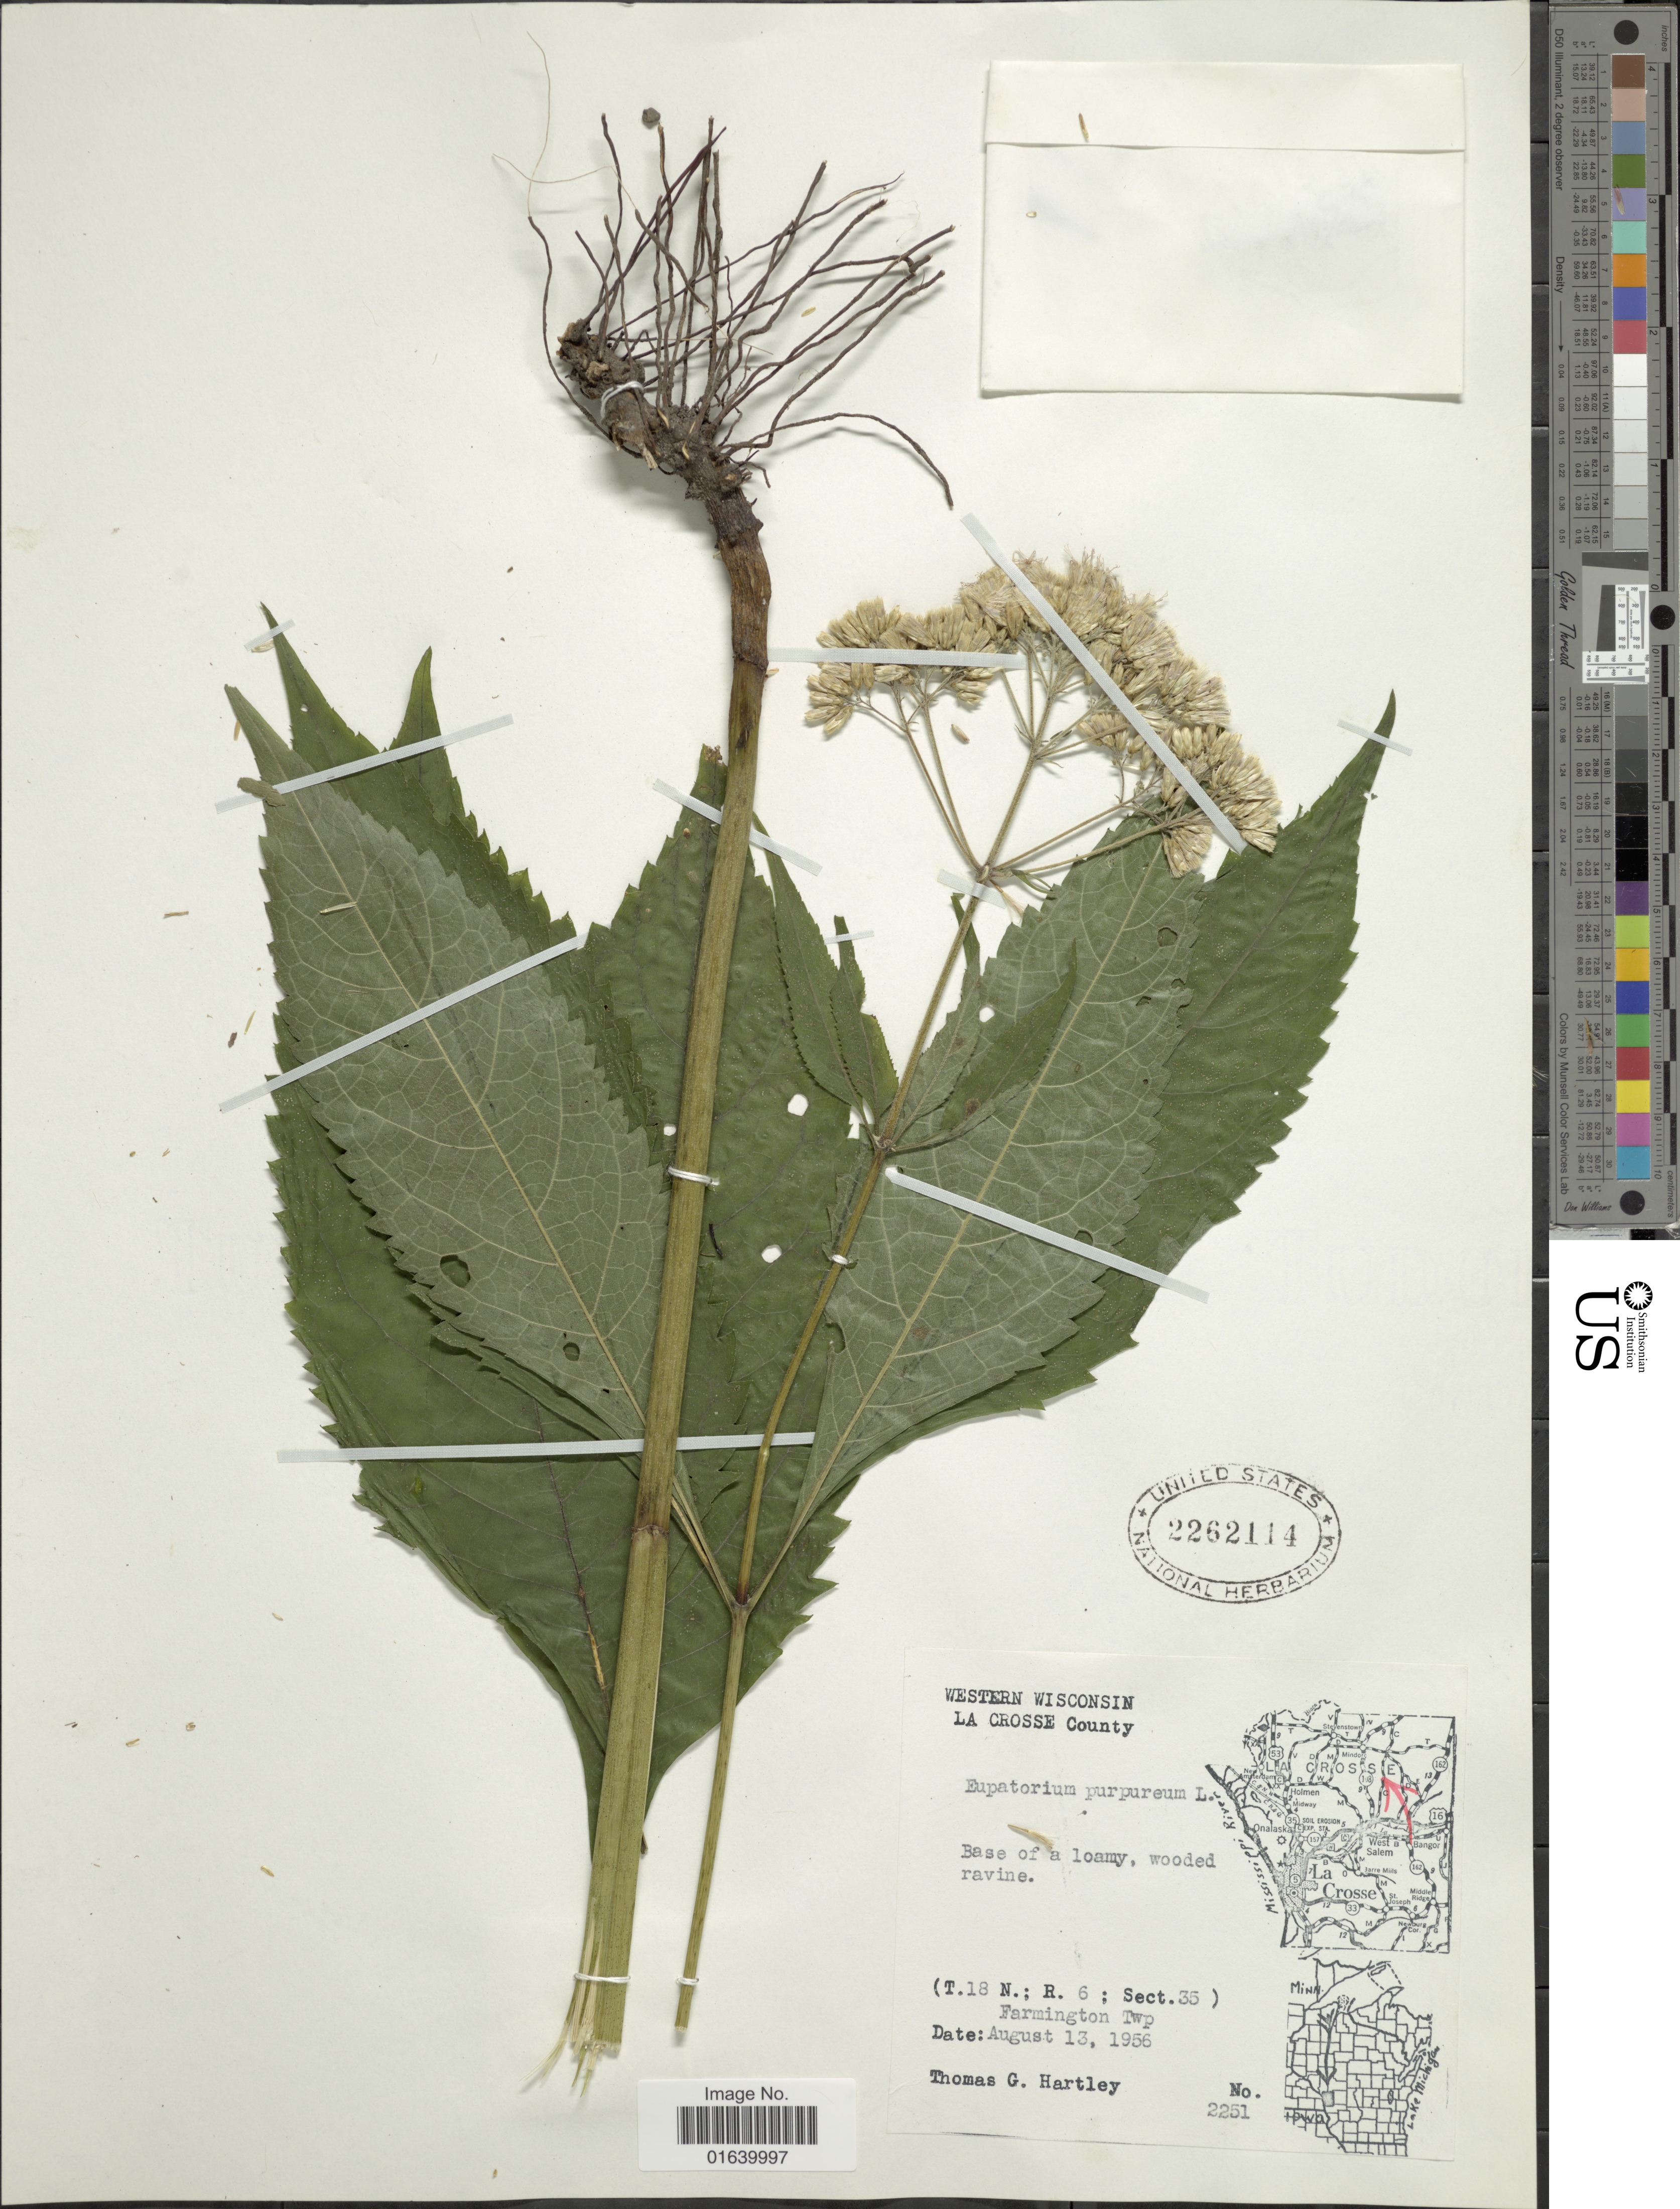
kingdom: Plantae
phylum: Tracheophyta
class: Magnoliopsida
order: Asterales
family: Asteraceae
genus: Eupatorium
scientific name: Eupatorium purpureum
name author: (L.) E.E. Lamont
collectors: -- Hartley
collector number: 2251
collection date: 1956-08-13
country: United States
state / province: Wisconsin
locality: Western Winconsin, La Crosse County, base of a loamy, wooded ravince.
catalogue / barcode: US 2262114